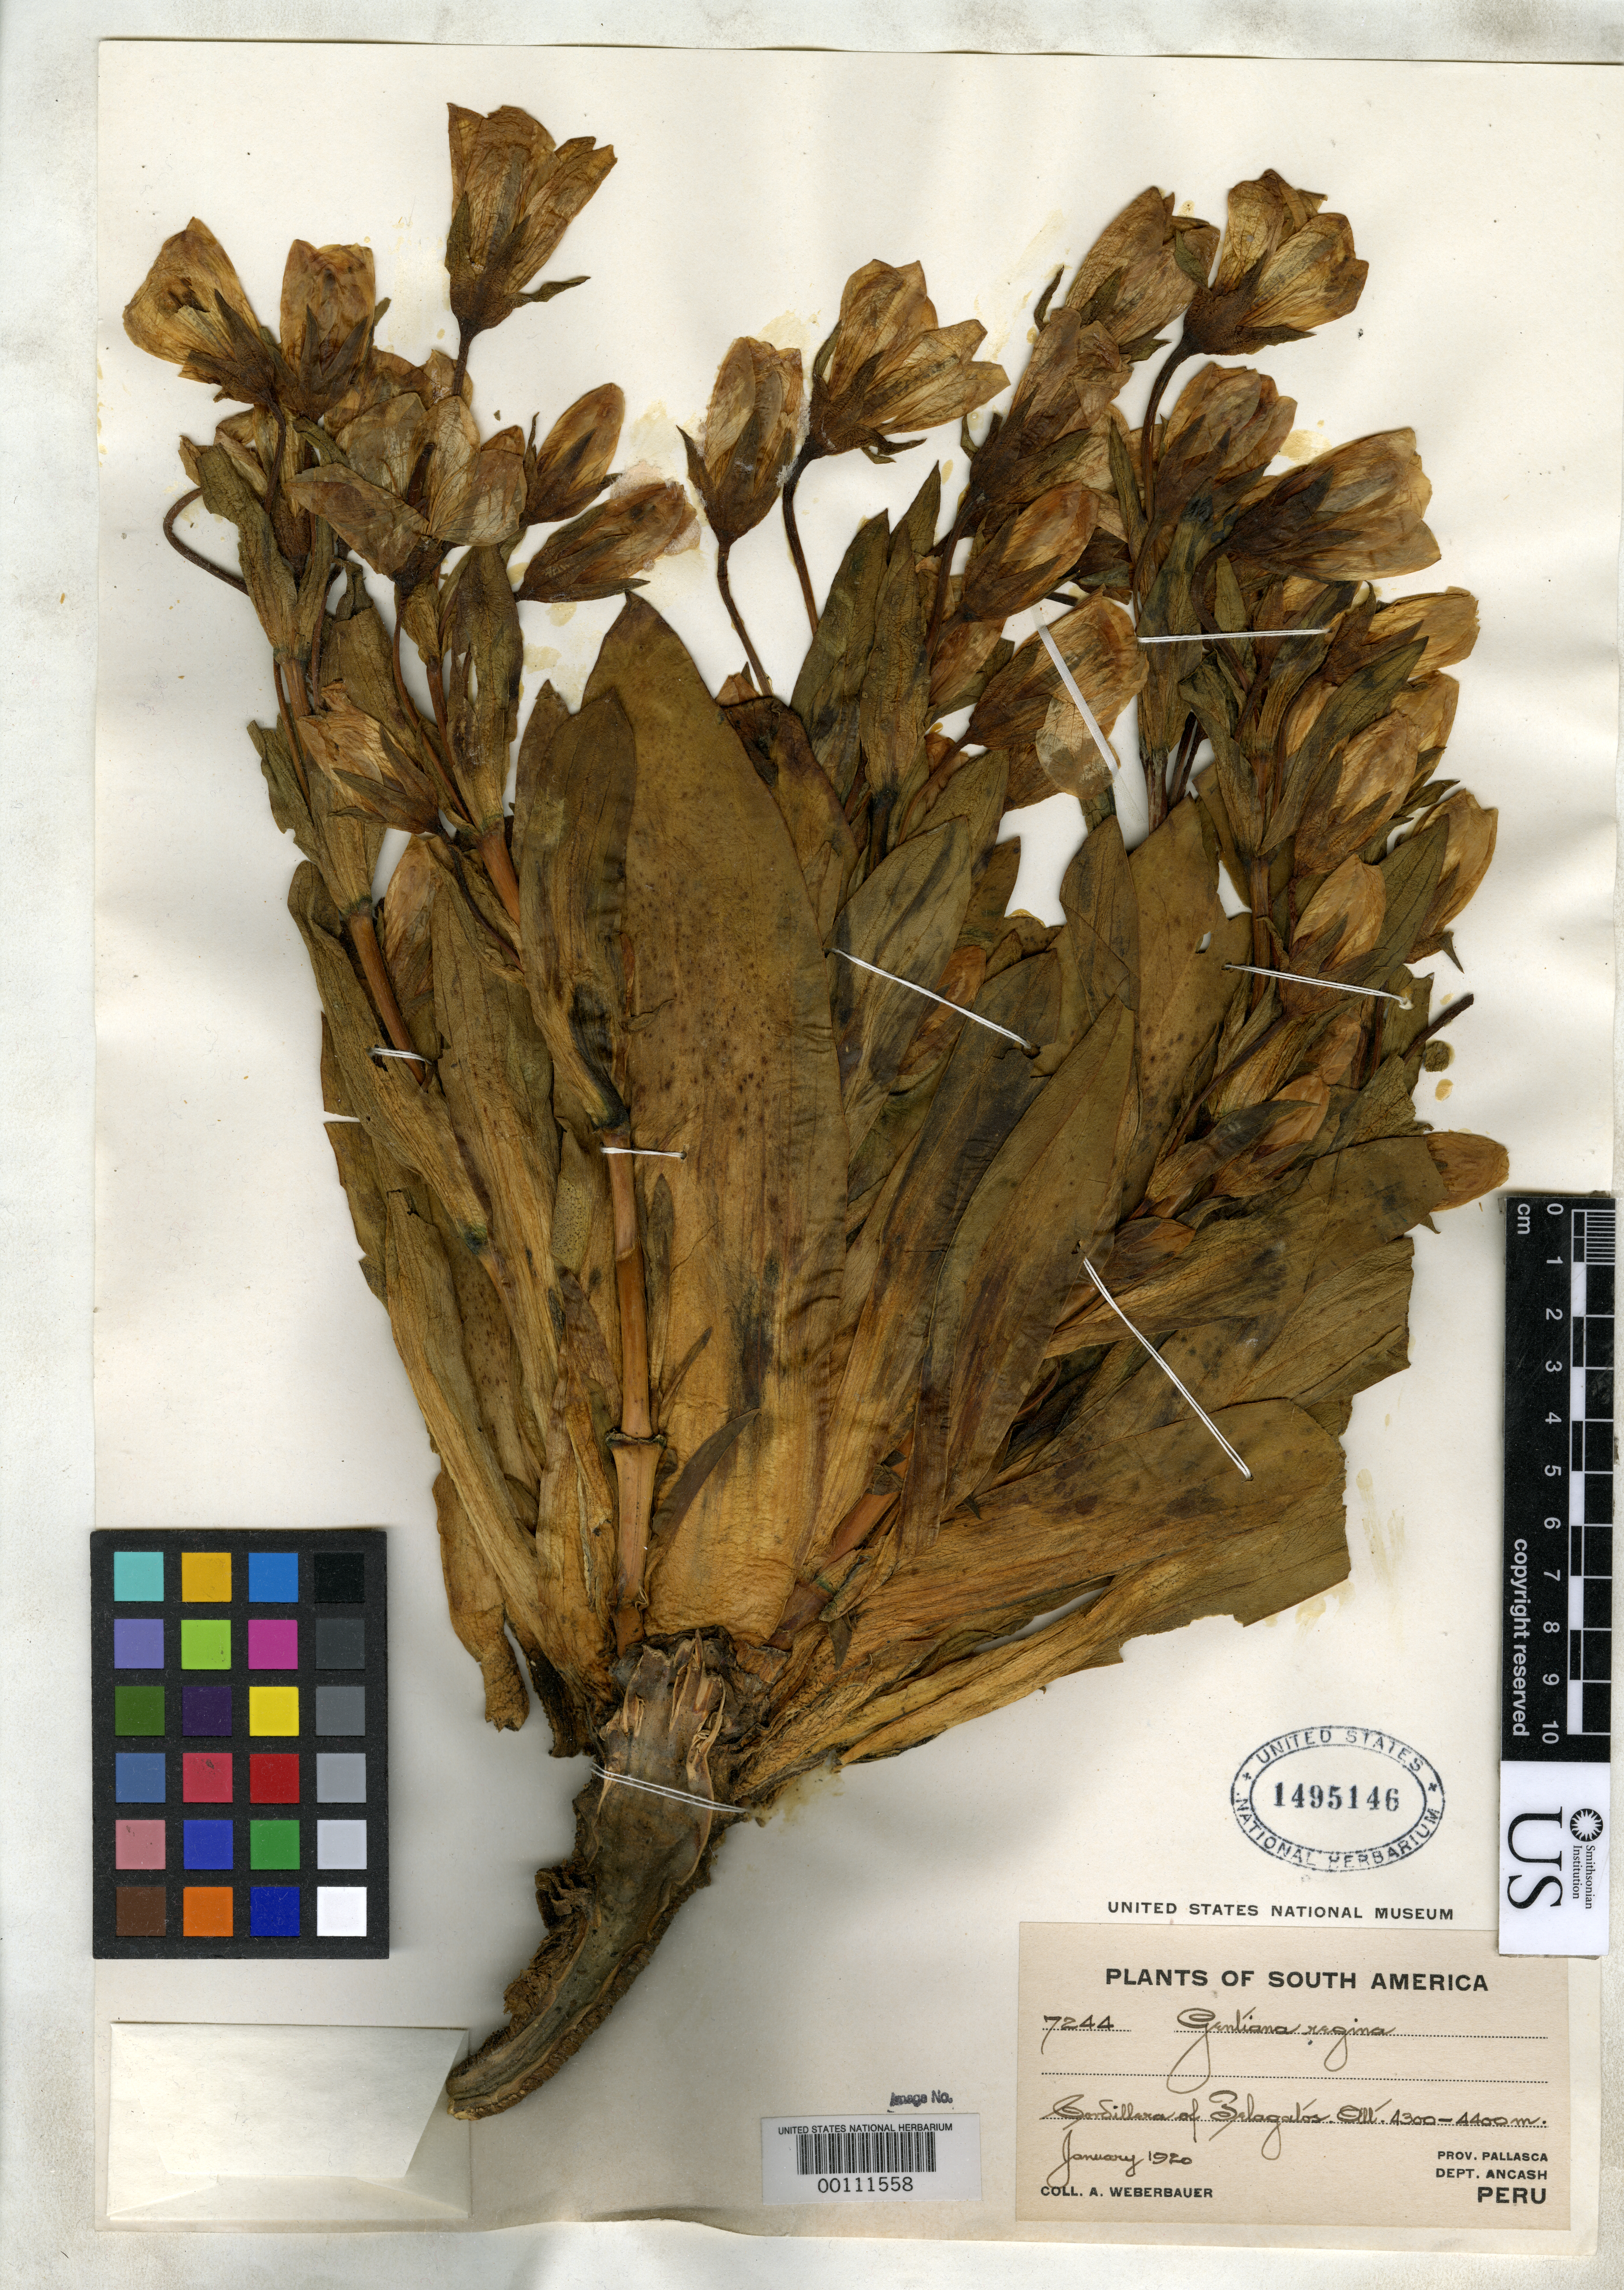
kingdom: Plantae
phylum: Tracheophyta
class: Magnoliopsida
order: Gentianales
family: Gentianaceae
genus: Gentiana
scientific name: Gentiana regina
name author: Gilg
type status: Isotype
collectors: A. Weberbauer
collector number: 7244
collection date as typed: Jan 1920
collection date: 1920-01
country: Peru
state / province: Ancash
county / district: Pallasca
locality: Cordillera de Pelagatos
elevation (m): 4300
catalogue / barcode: US 1495146